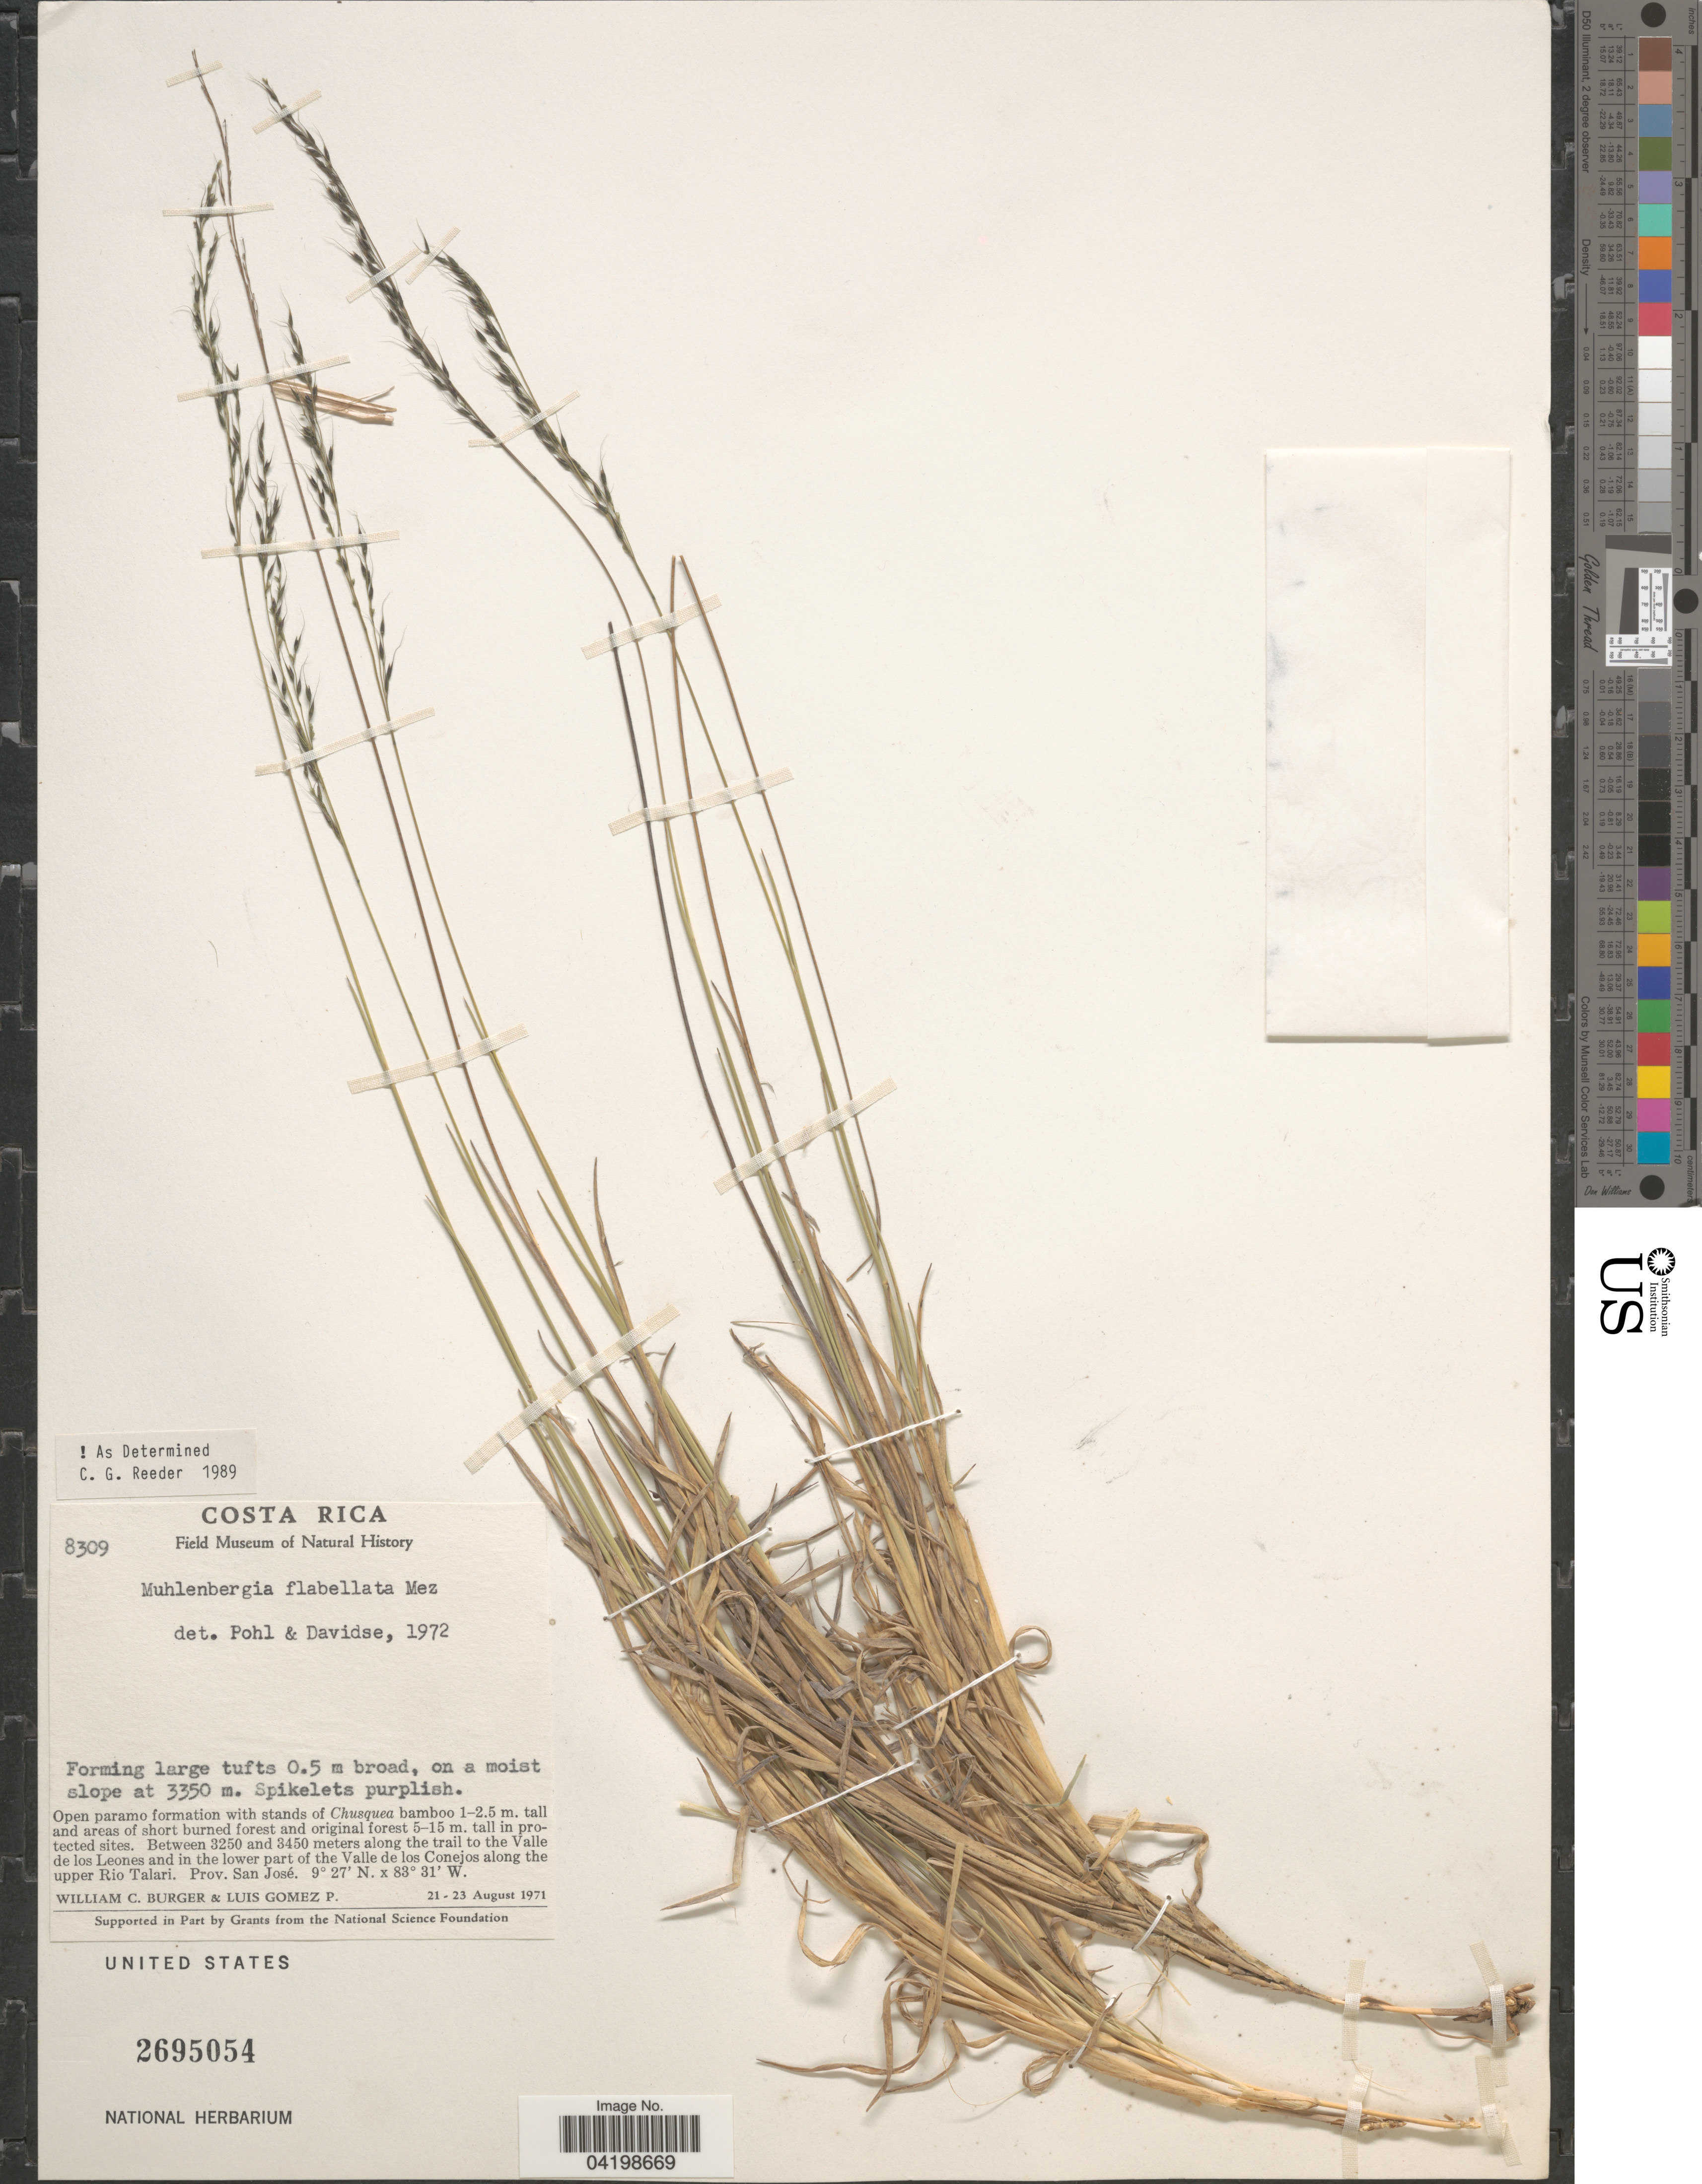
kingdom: Plantae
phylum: Tracheophyta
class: Liliopsida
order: Poales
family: Poaceae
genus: Muhlenbergia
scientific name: Muhlenbergia flabellata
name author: Mez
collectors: W. Burger & L. D. Gómez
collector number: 8309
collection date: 1971-08-21/1971-08-23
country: Costa Rica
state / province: San José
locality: Between 3250 and 3450 meters along the trail to the Valle de los Leones and in the lower part of the Valle de los Conejos alogn the upper Rio Talari.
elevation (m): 3350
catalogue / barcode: US 2695054